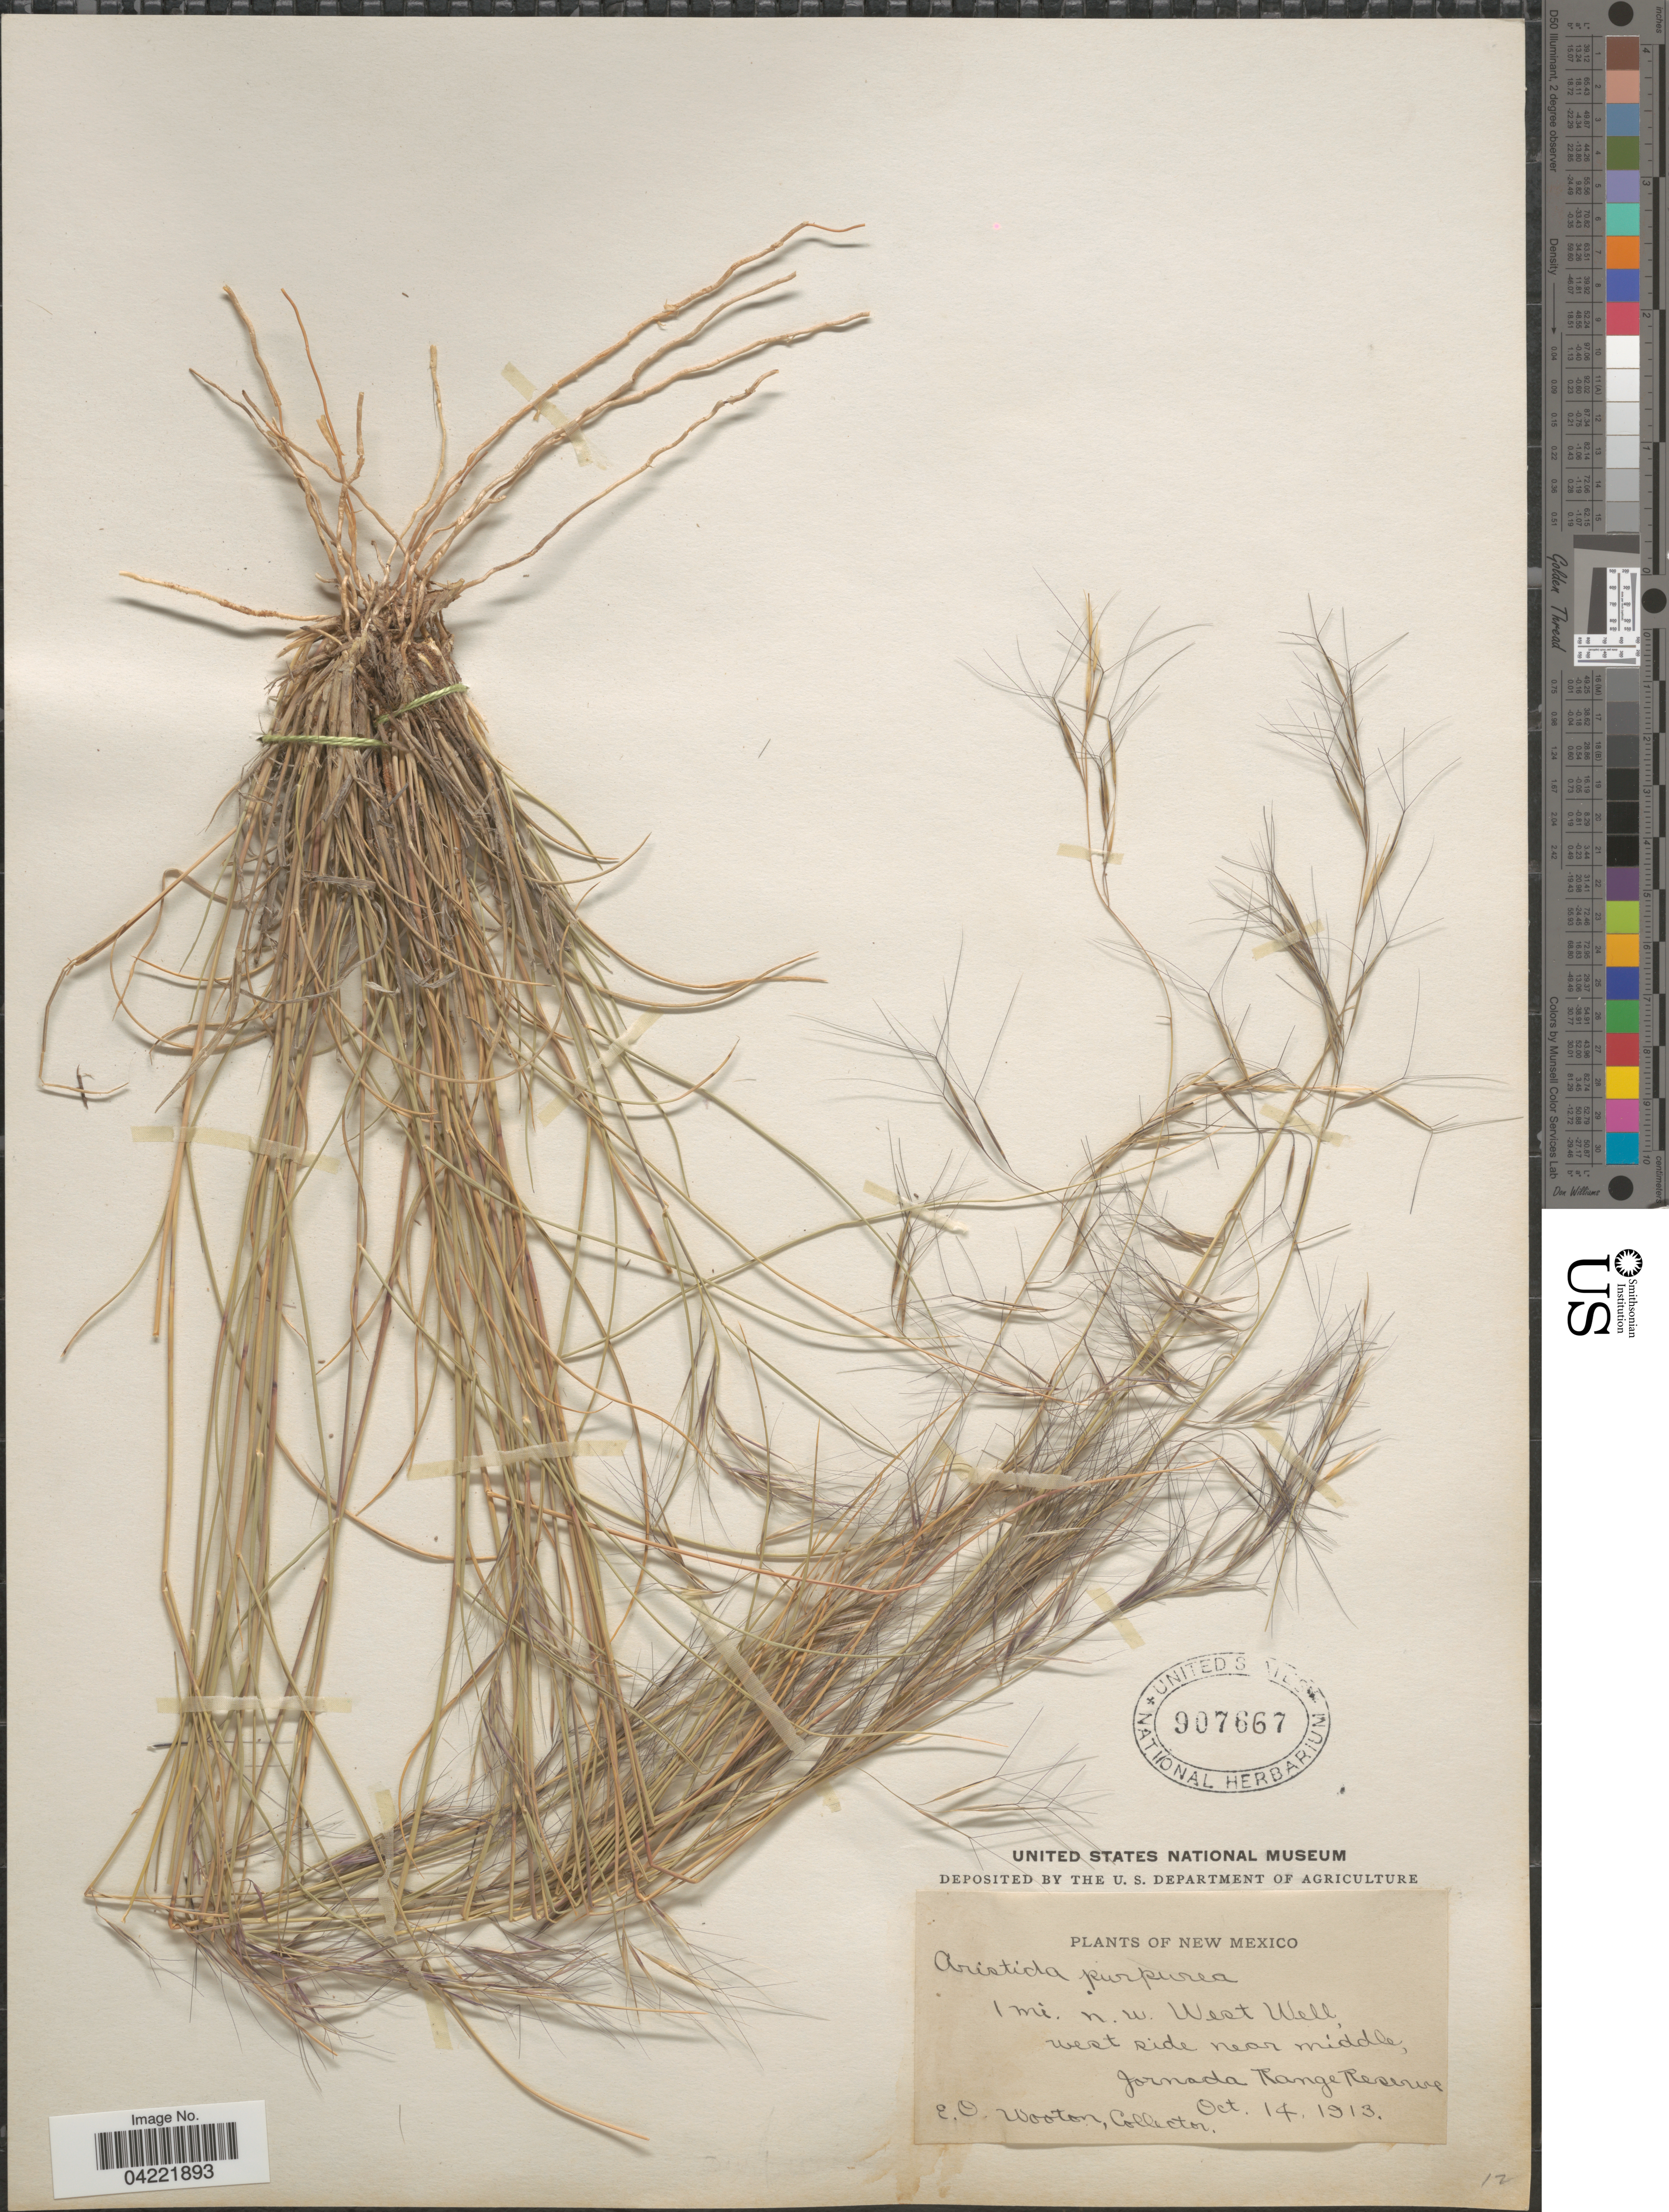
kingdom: Plantae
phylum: Tracheophyta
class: Liliopsida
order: Poales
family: Poaceae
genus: Aristida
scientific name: Aristida purpurea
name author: Nutt.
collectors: E. O. Wooton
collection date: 1913-10-14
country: United States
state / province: New Mexico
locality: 1 mi. n.w. West Well, west side near middle, Jornada Range Reserve.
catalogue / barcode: US 907667